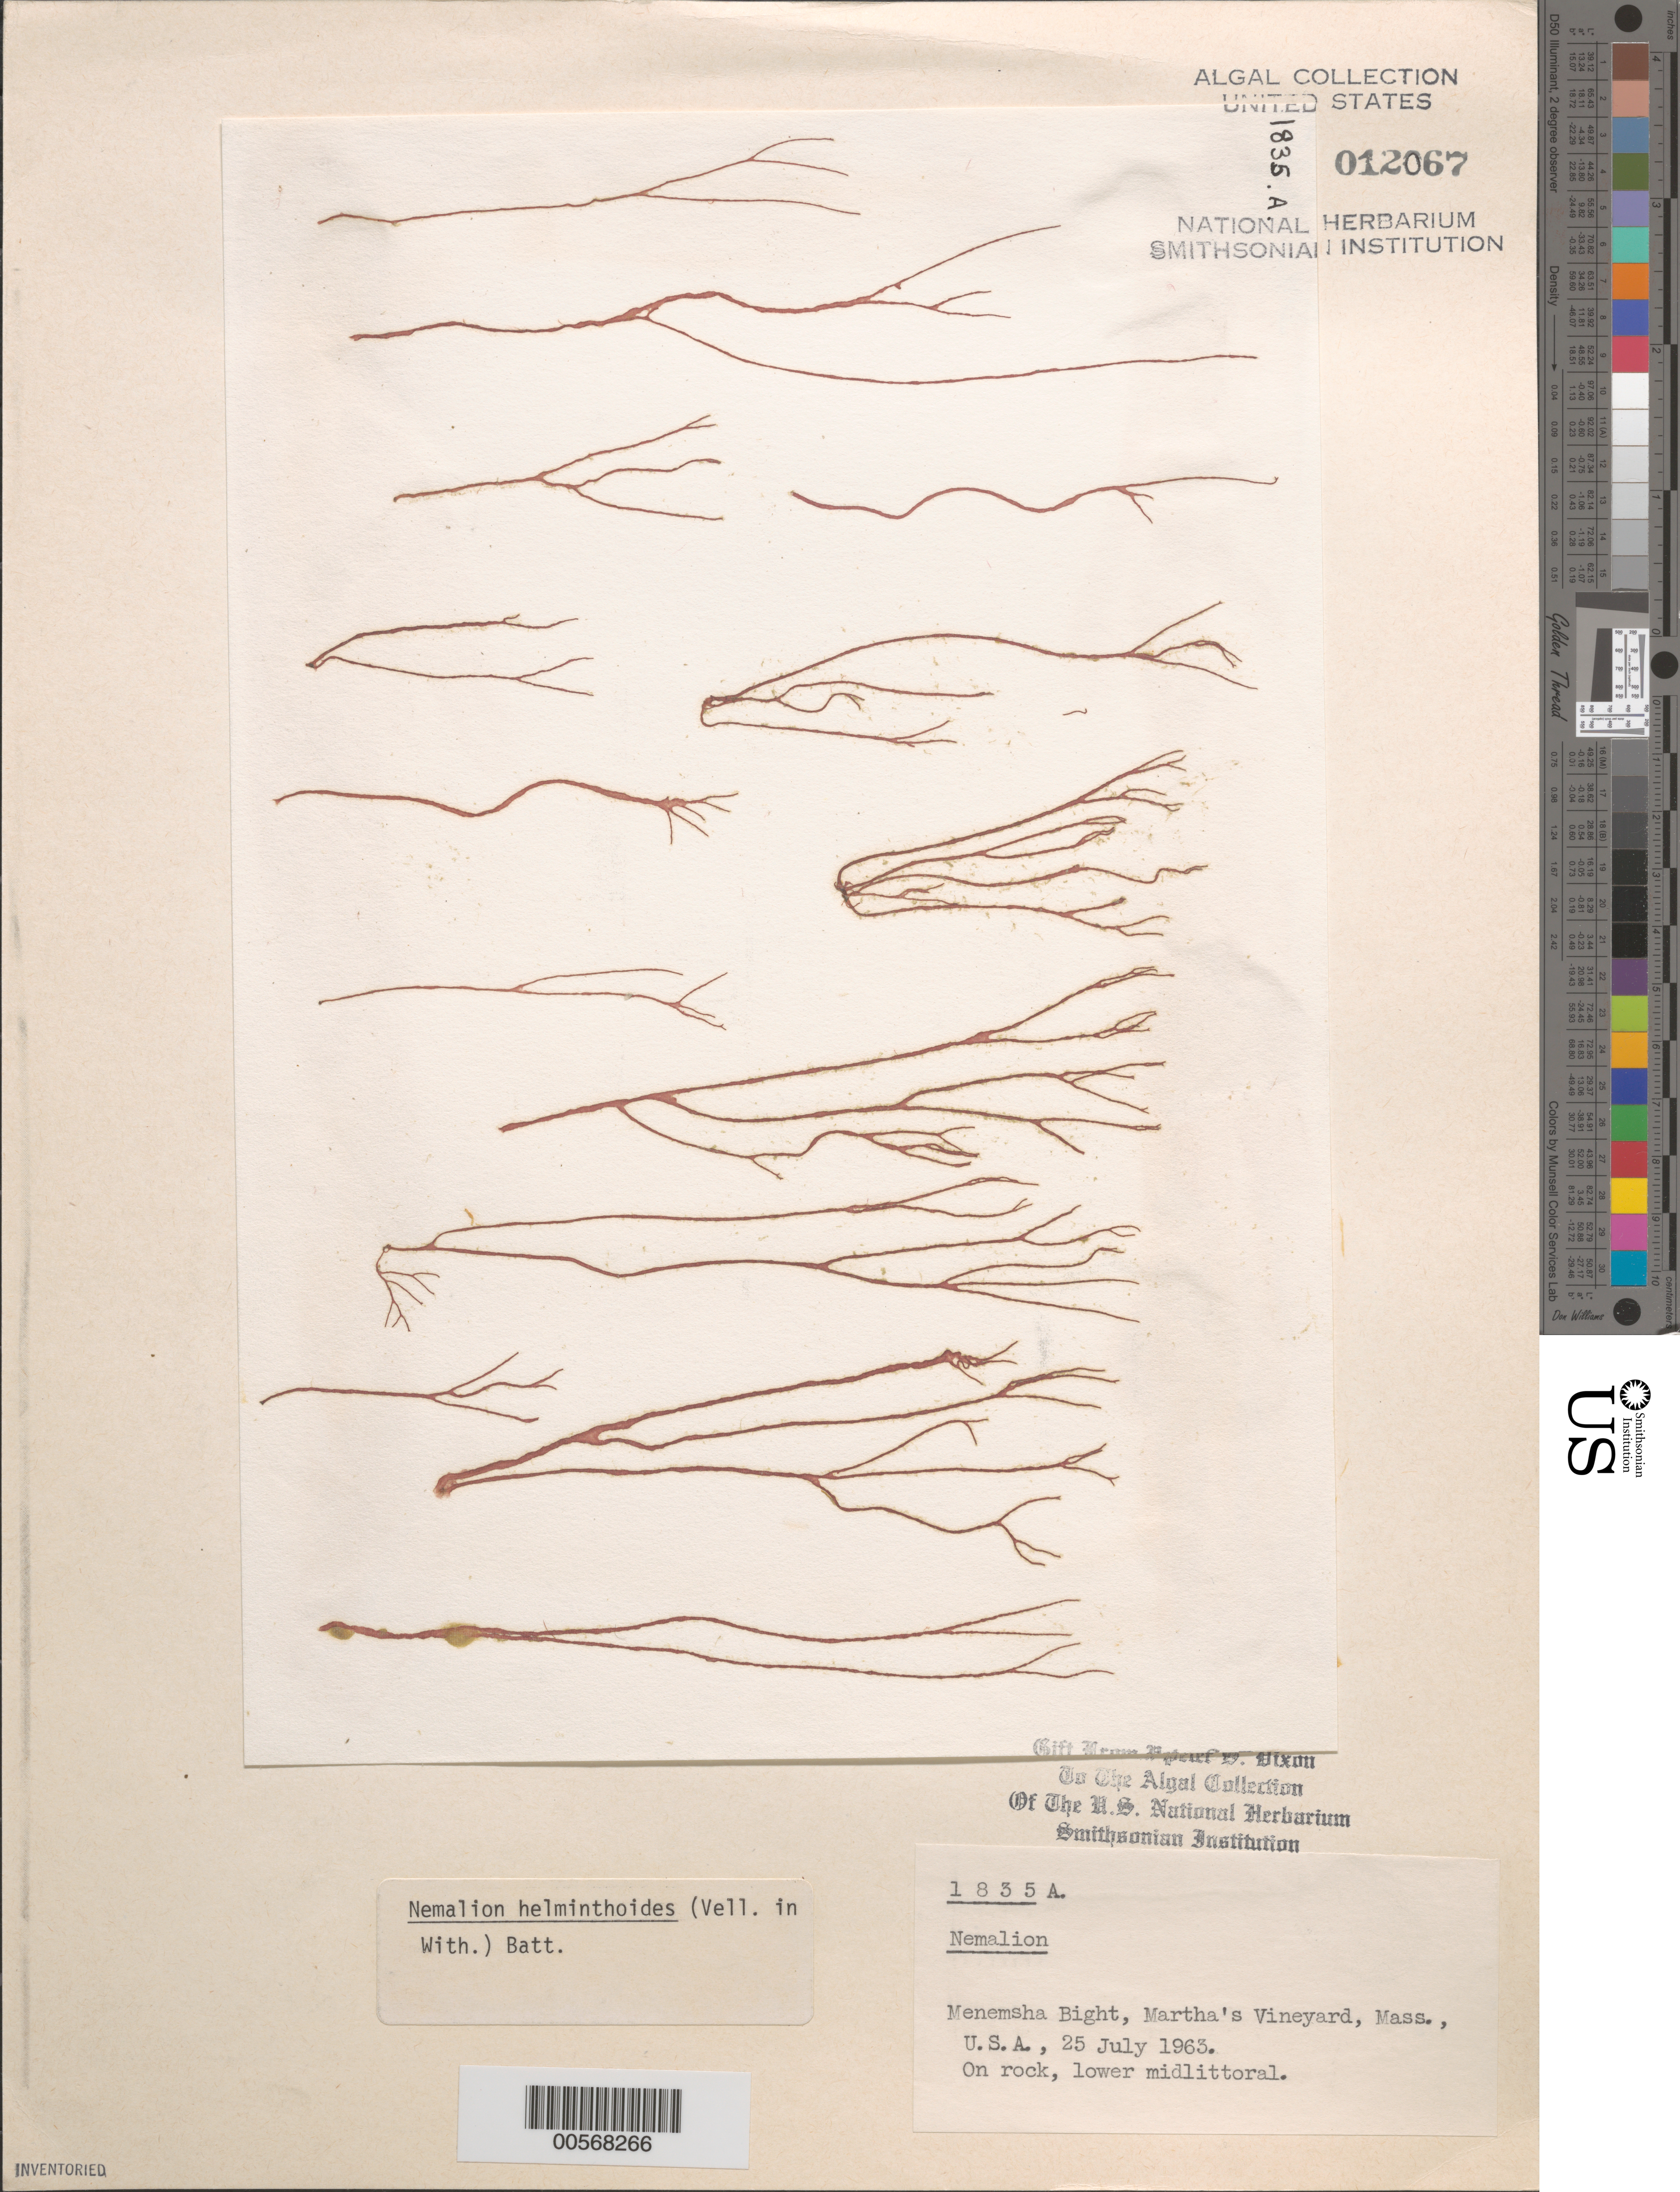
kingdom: Plantae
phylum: Rhodophyta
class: Florideophyceae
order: Nemaliales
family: Nemaliaceae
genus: Nemalion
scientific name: Nemalion multifidum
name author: (Lyngb.) Chauvin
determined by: Algae name updating Project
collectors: P. S. Dixon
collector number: PSD 1835a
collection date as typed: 25 Jul 1963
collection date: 1963-07-25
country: United States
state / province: Massachusetts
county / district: Dukes County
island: Martha's Vineyard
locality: Menemsha Bight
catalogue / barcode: US 12067